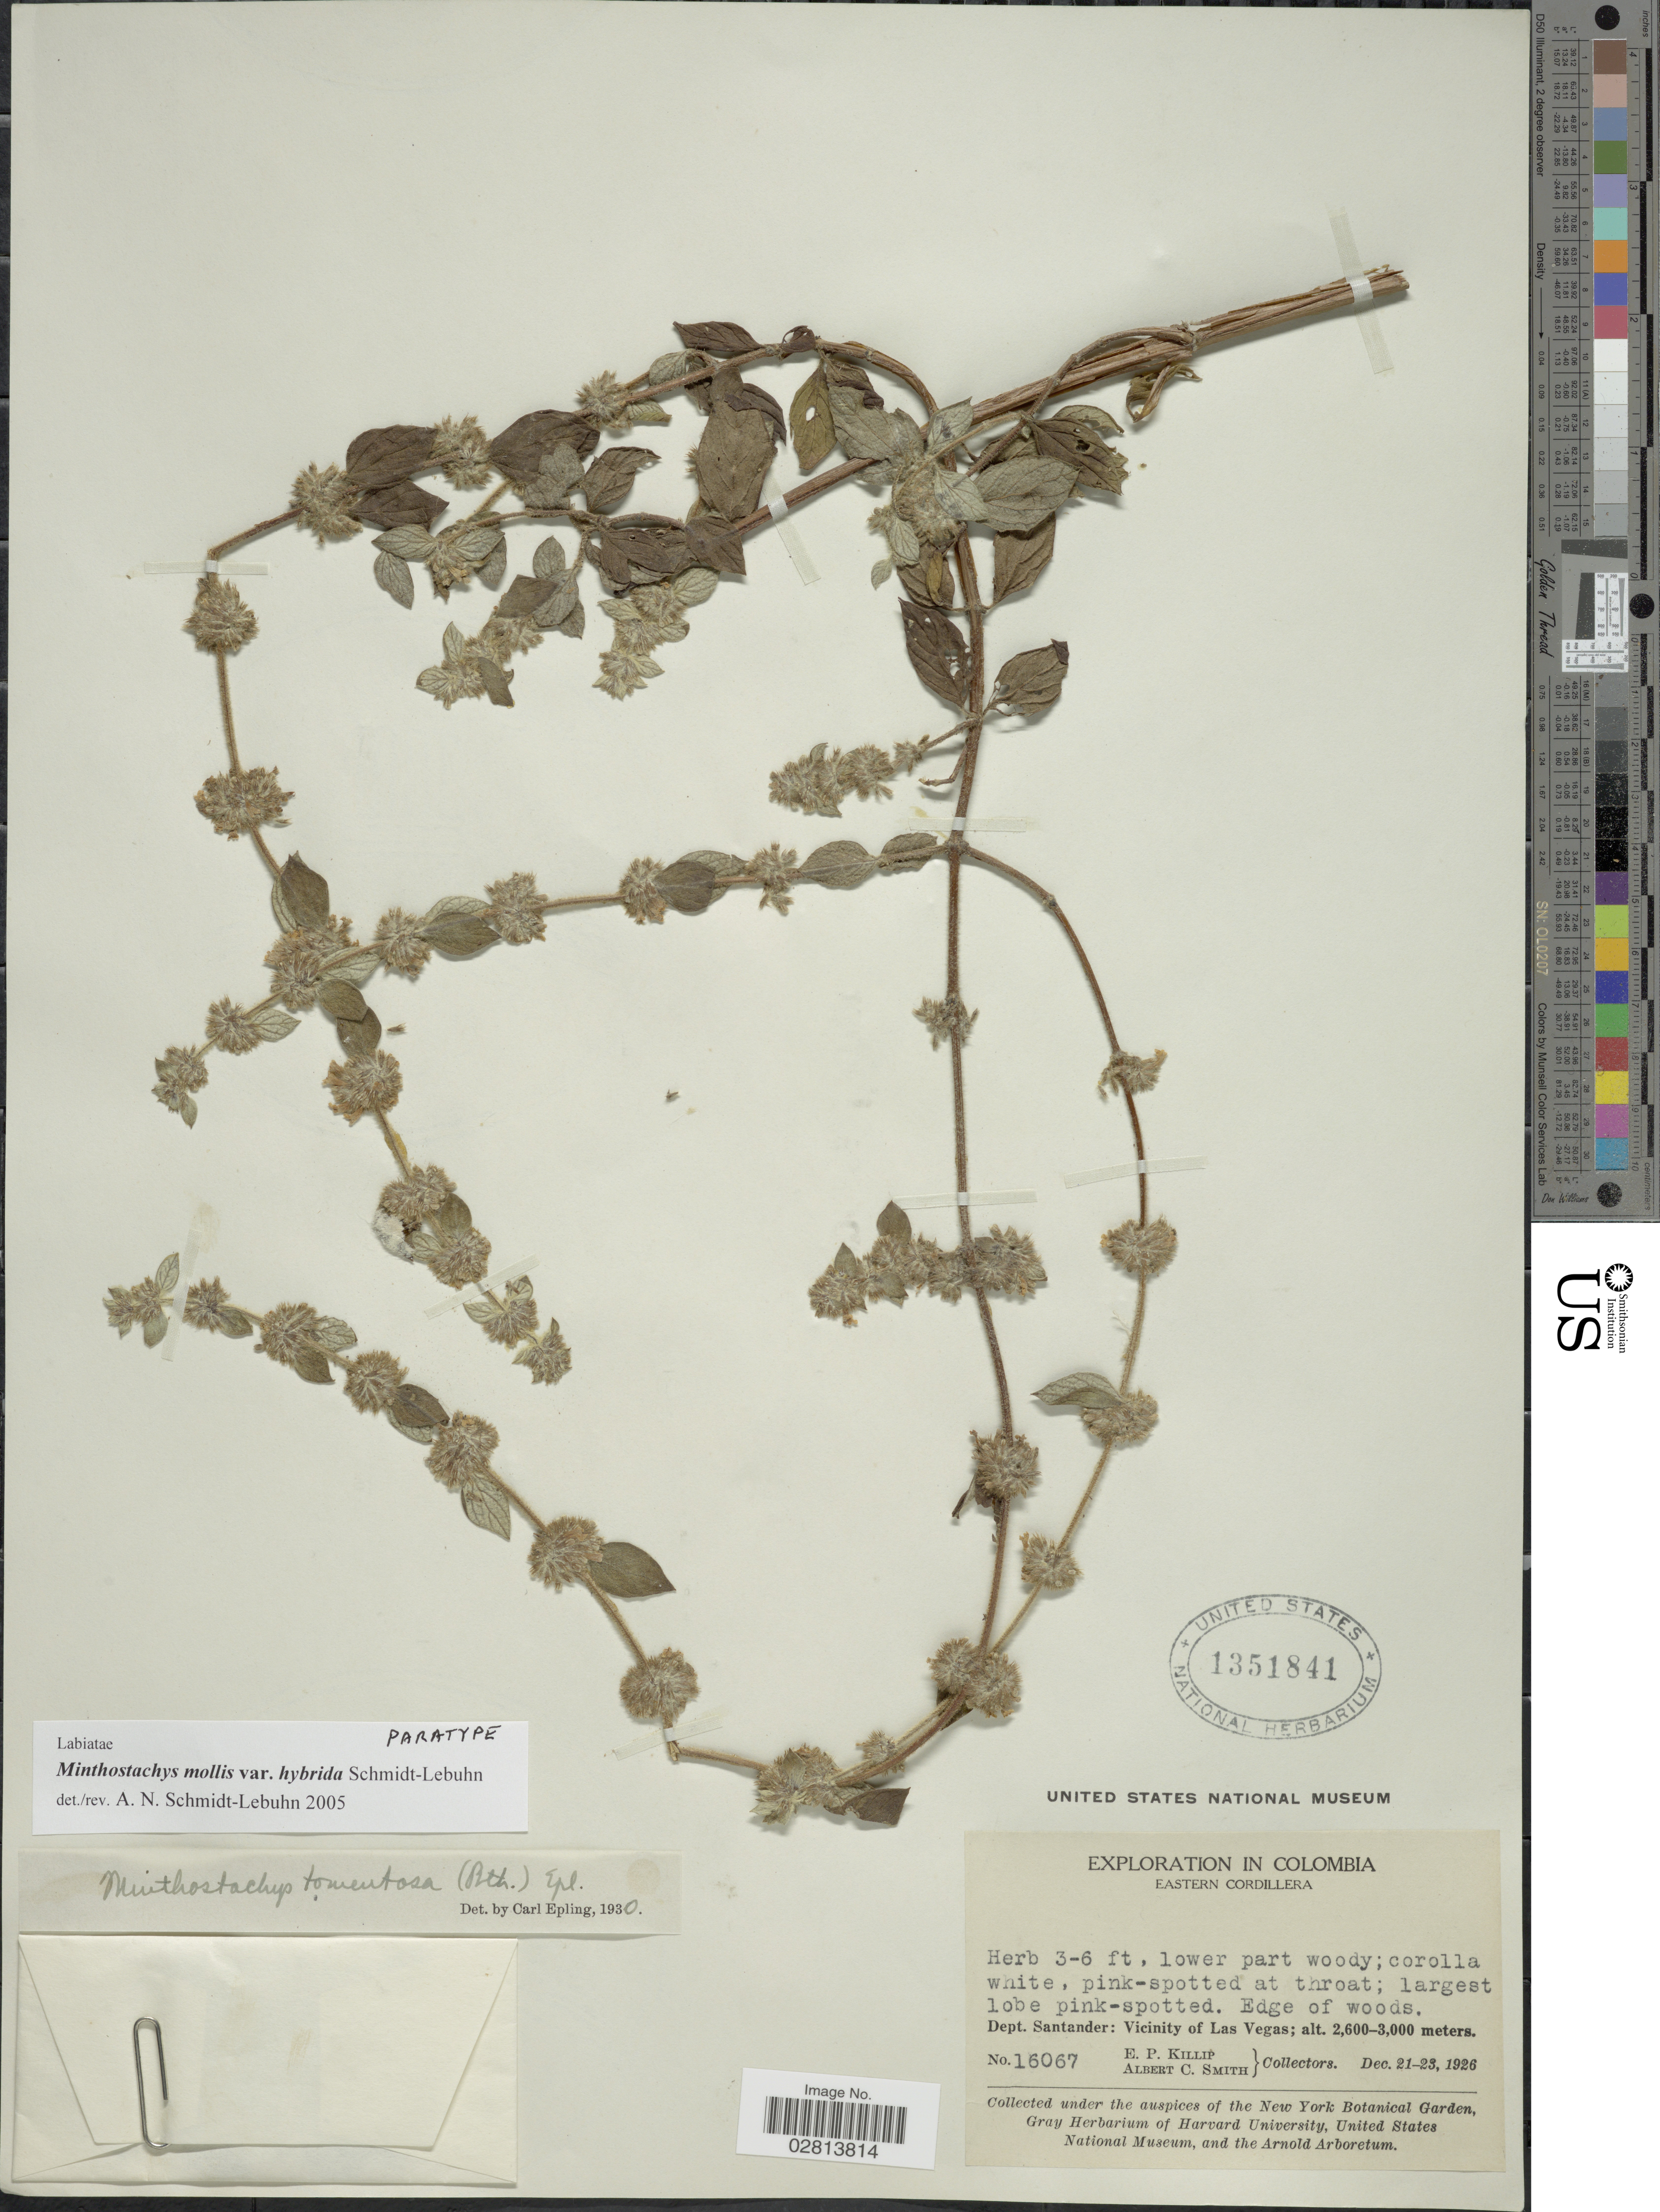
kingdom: Plantae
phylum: Tracheophyta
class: Magnoliopsida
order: Lamiales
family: Lamiaceae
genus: Minthostachys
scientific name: Minthostachys mollis var. hybrida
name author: Schmidt-Leb.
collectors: E. P. Killip & A. C. Smith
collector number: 16067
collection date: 1926-12-21/1926-12-23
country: Colombia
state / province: Santander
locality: Eastern Cordillera, Dept. Santander: Vicinity of Las Vegas.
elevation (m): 2600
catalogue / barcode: US 1351841